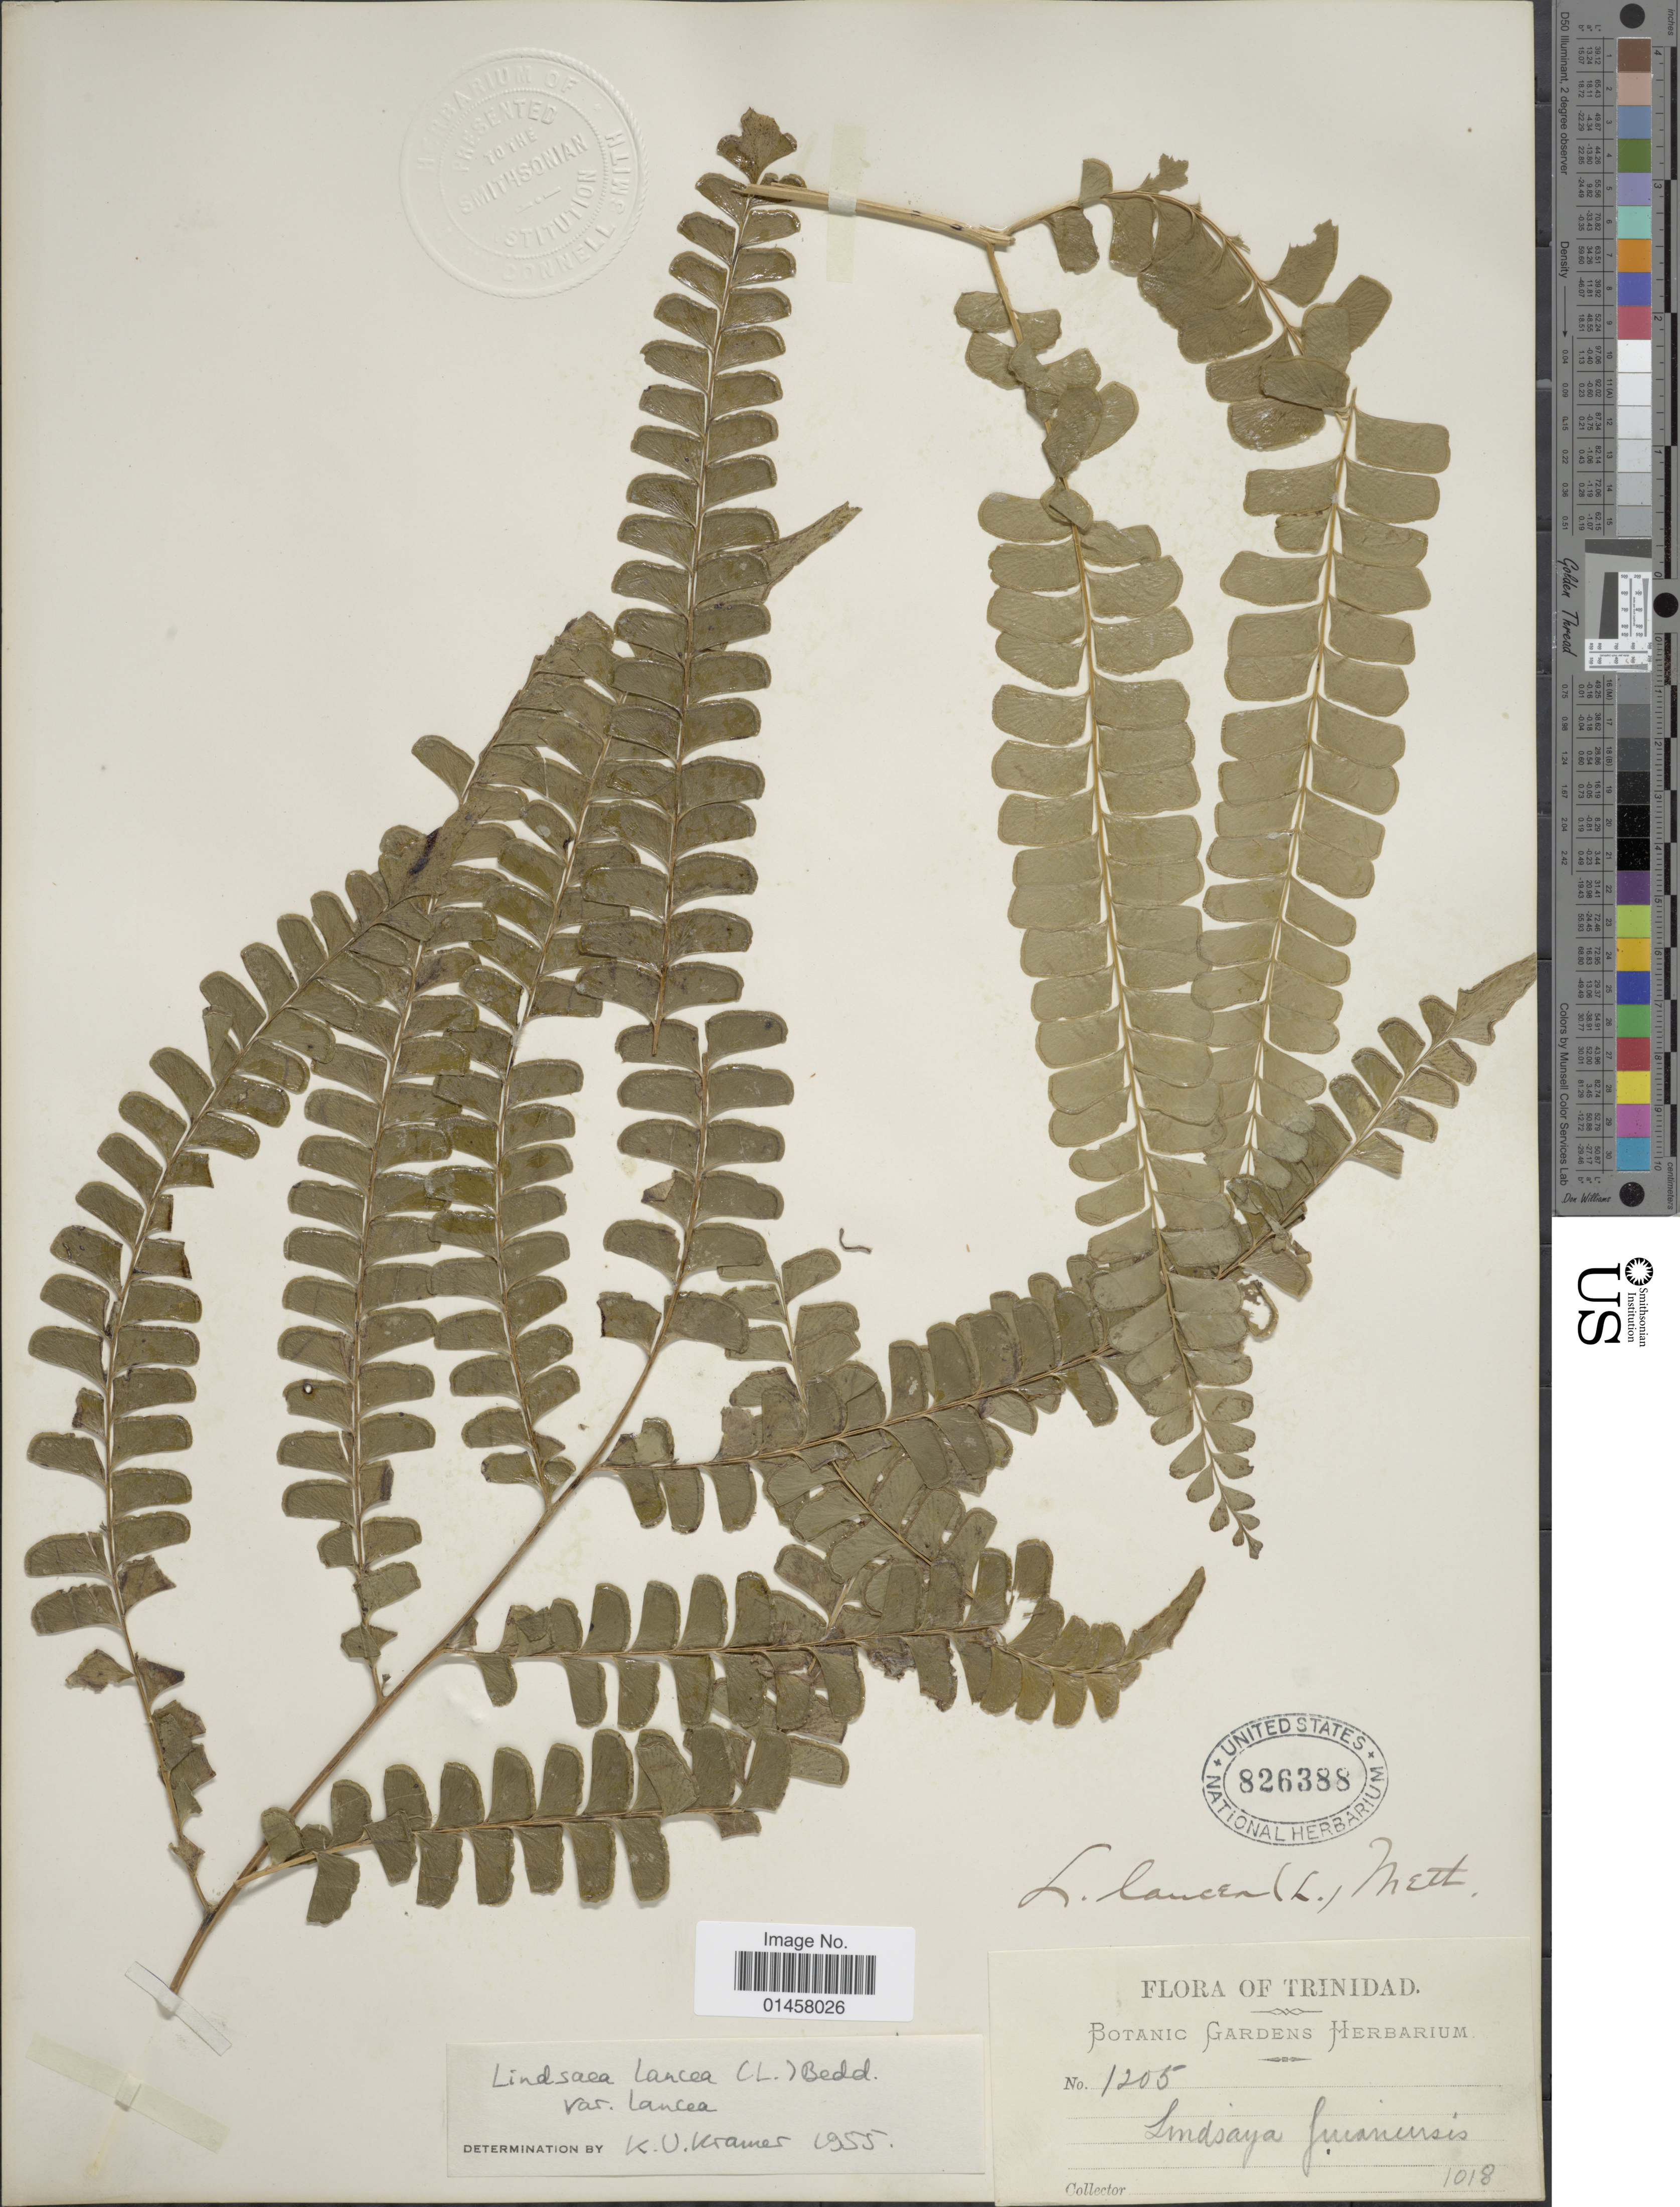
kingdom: Plantae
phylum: Tracheophyta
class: Polypodiopsida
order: Polypodiales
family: Lindsaeaceae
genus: Lindsaea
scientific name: Lindsaea lancea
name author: (L.) Bedd.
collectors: Botanic Gardens Herbarium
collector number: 1205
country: Trinidad and Tobago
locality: Flora of Trinidad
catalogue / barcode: US 826388